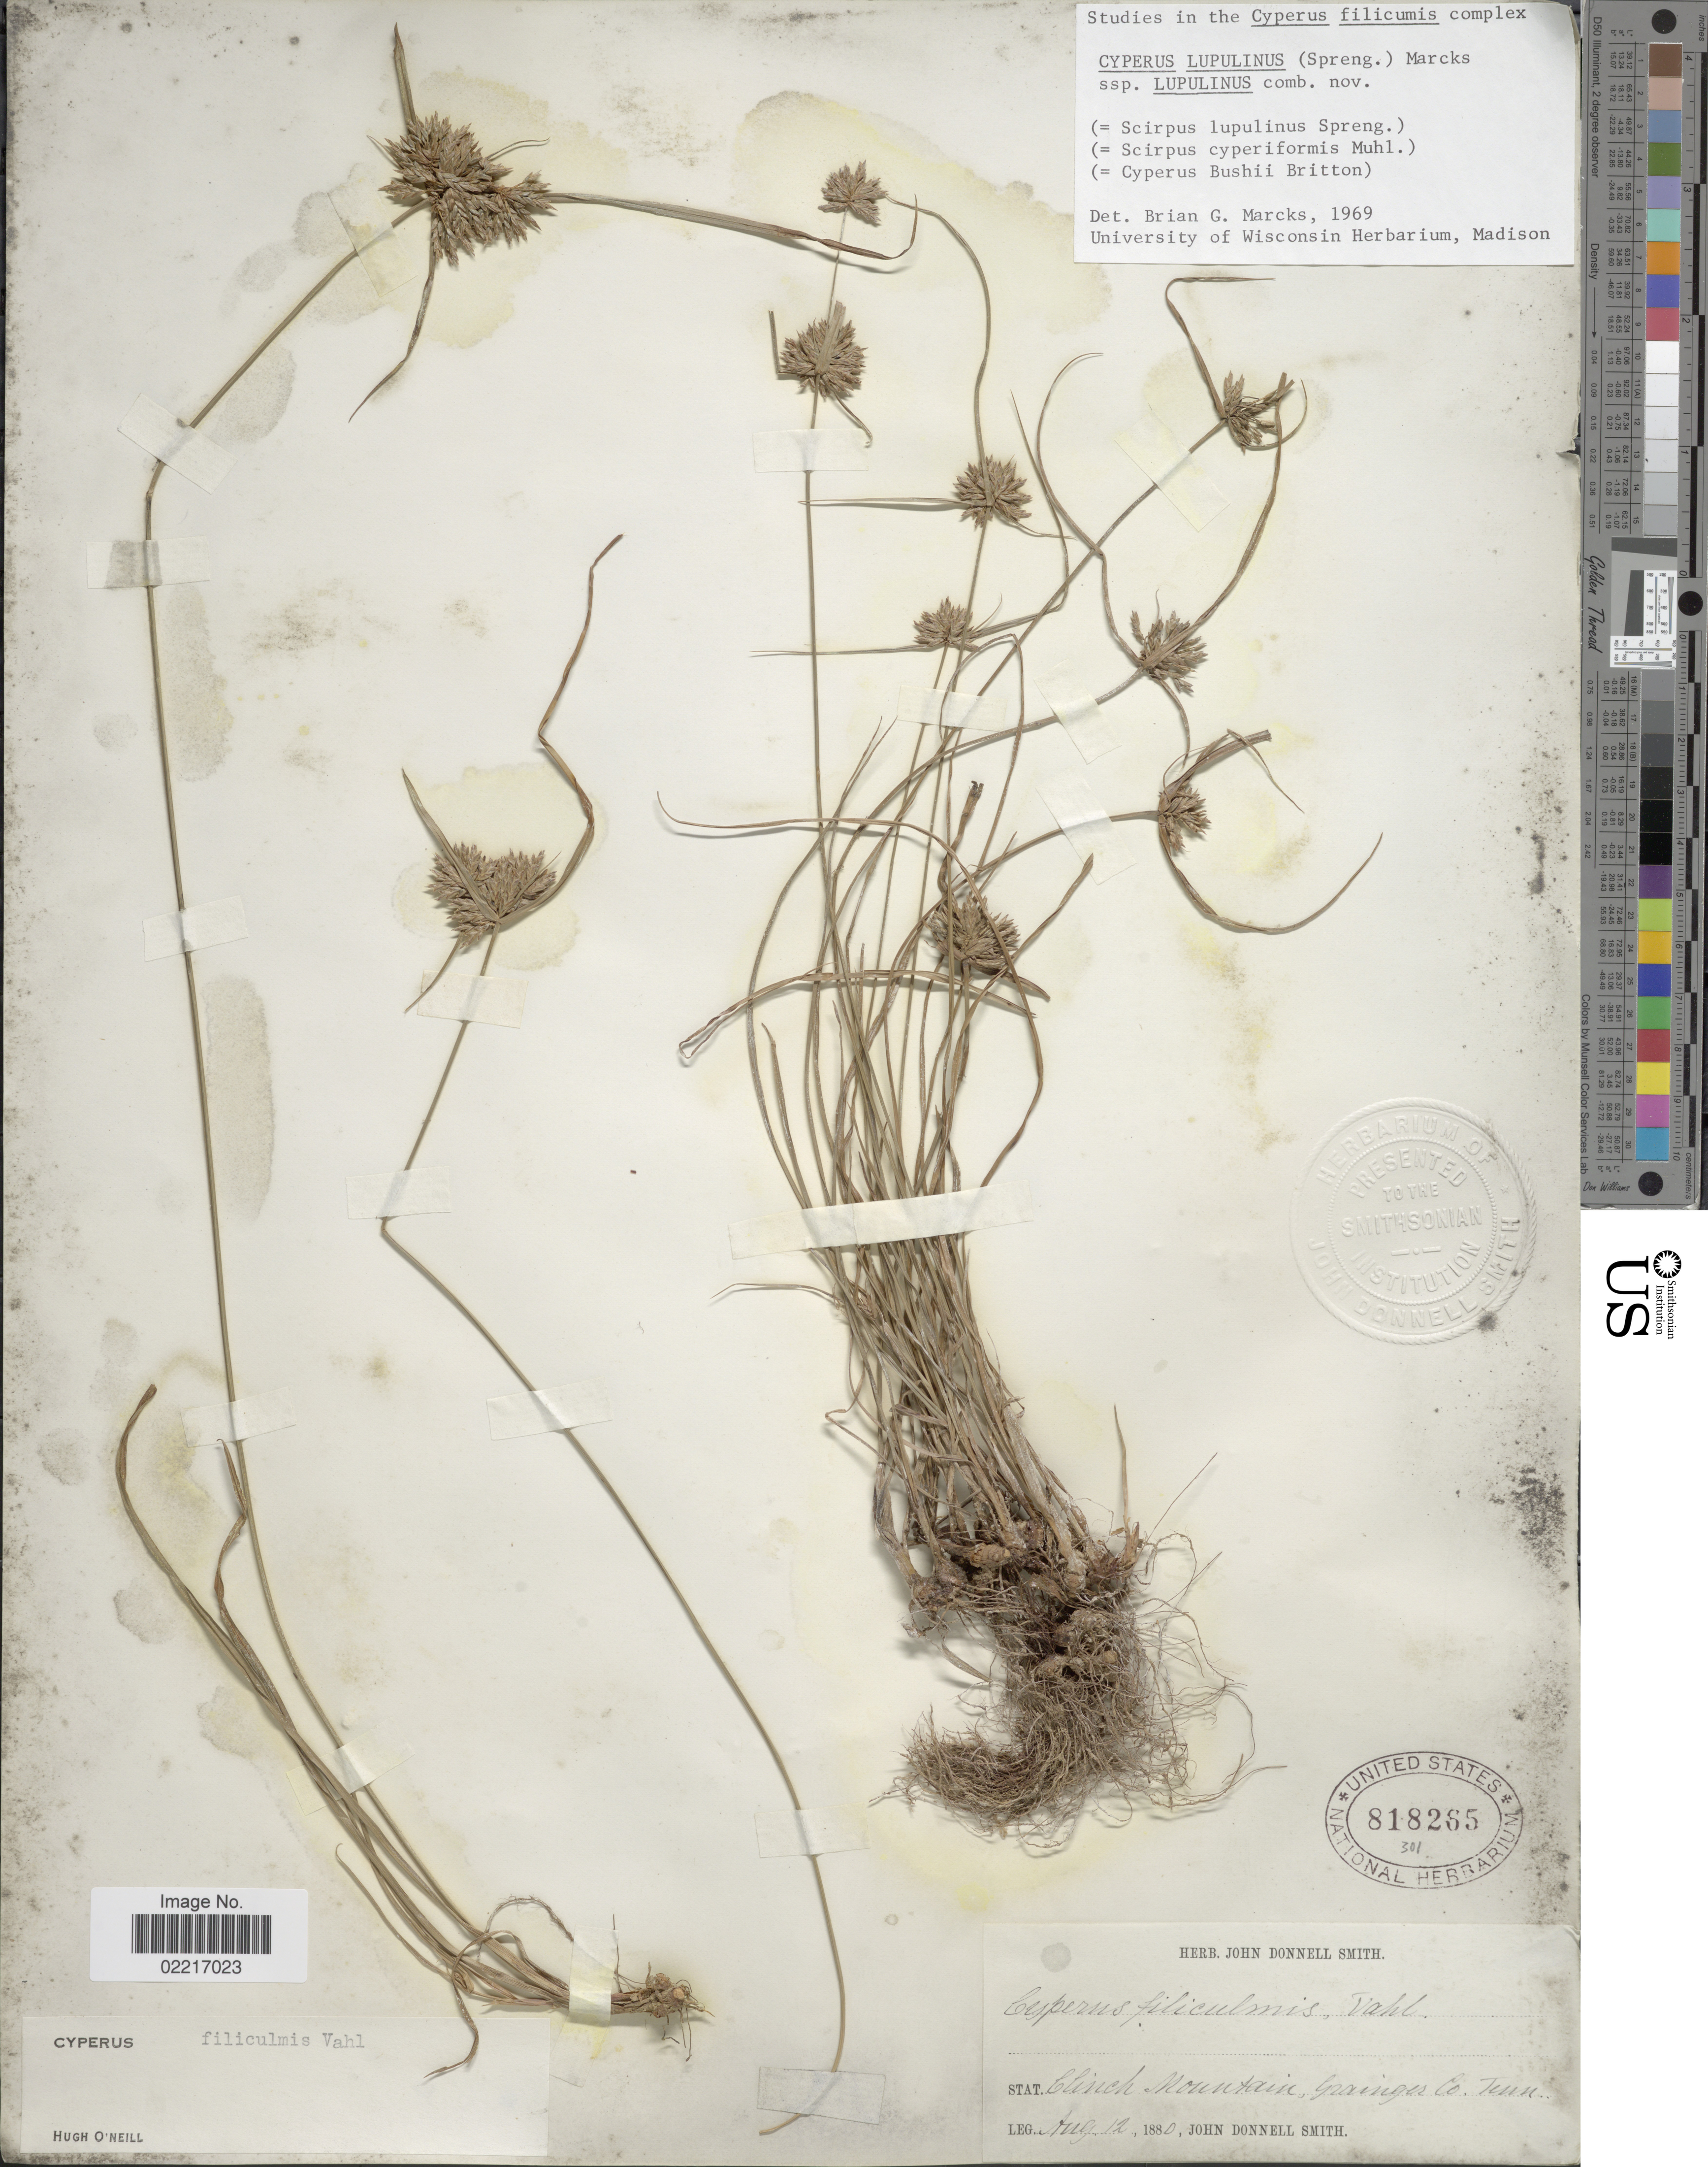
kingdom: Plantae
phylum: Tracheophyta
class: Liliopsida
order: Poales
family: Cyperaceae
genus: Cyperus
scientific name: Cyperus lupulinus subsp. macilentus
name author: (Fernald) Marcks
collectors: J. Donnell Smith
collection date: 1880-08-12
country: United States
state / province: Tennessee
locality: Clinch Mountains, Grainger Co.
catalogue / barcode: US 818265